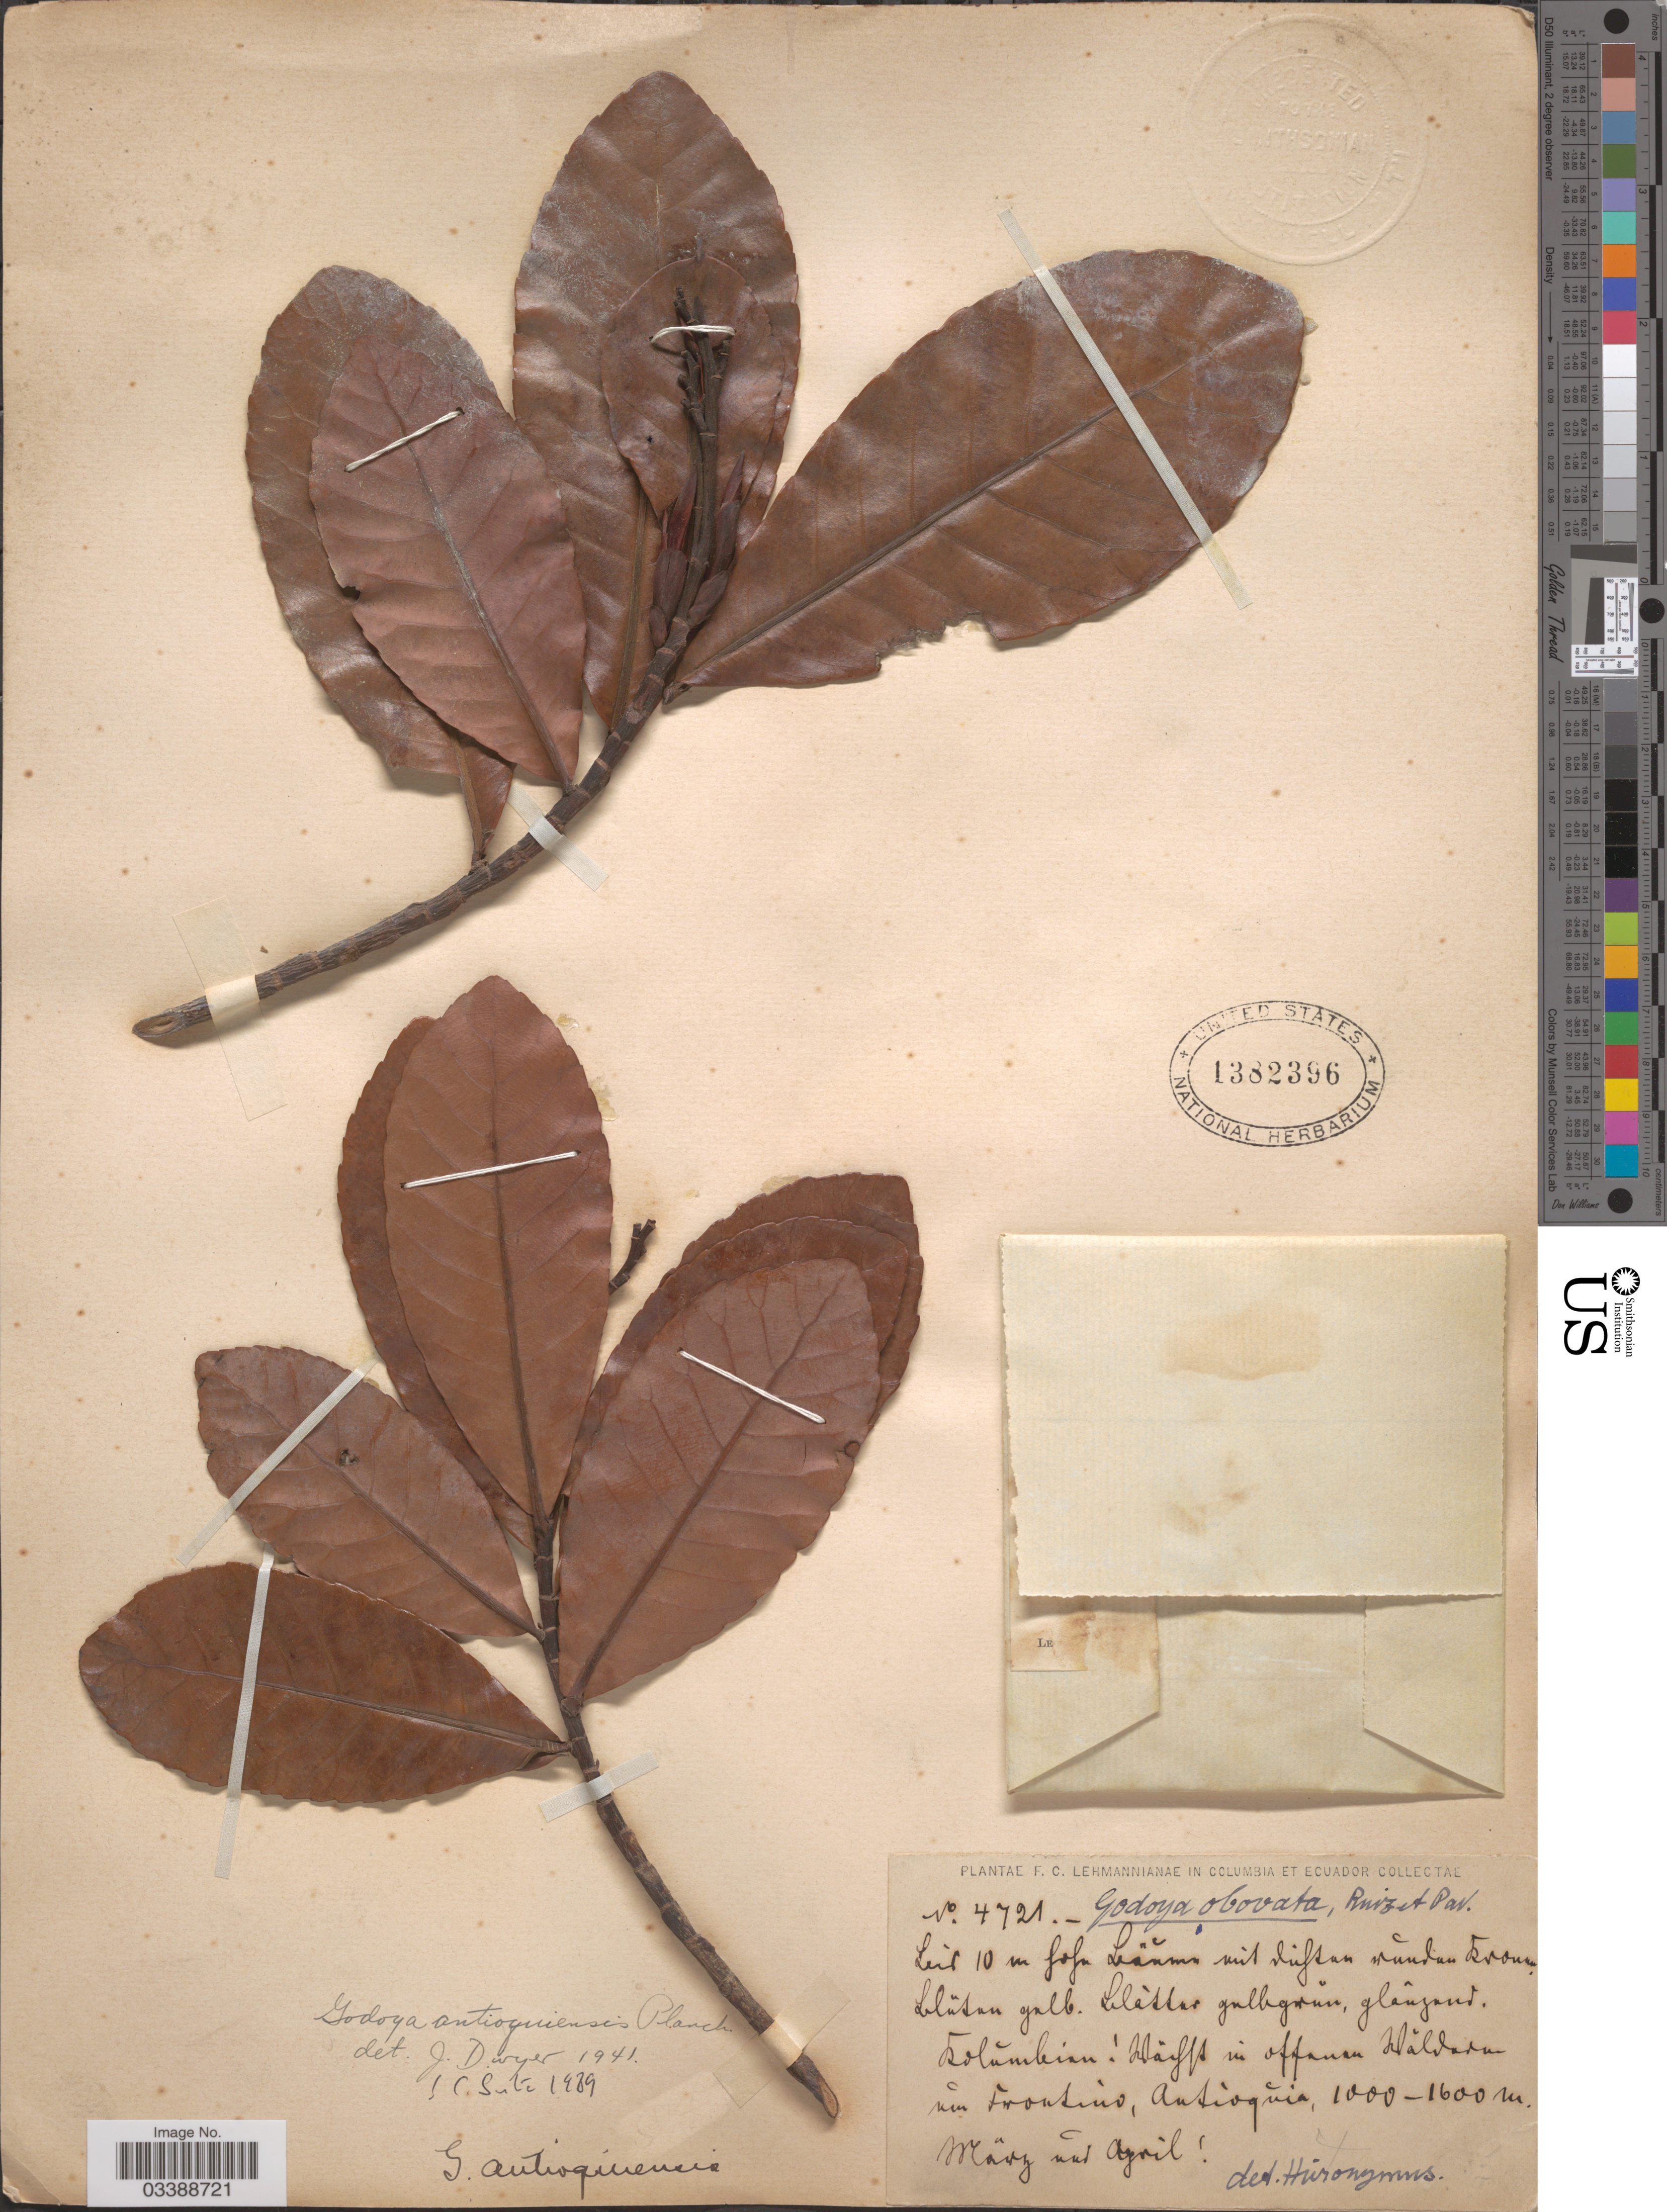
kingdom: Plantae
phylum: Tracheophyta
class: Magnoliopsida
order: Malpighiales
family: Ochnaceae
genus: Godoya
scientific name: Godoya antioquiensis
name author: Planch.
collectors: F. C. Lehmann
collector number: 4721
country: Colombia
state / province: Antioquia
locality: Walds in offana Wäldern in Frontino.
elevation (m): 1000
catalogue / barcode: US 1382396